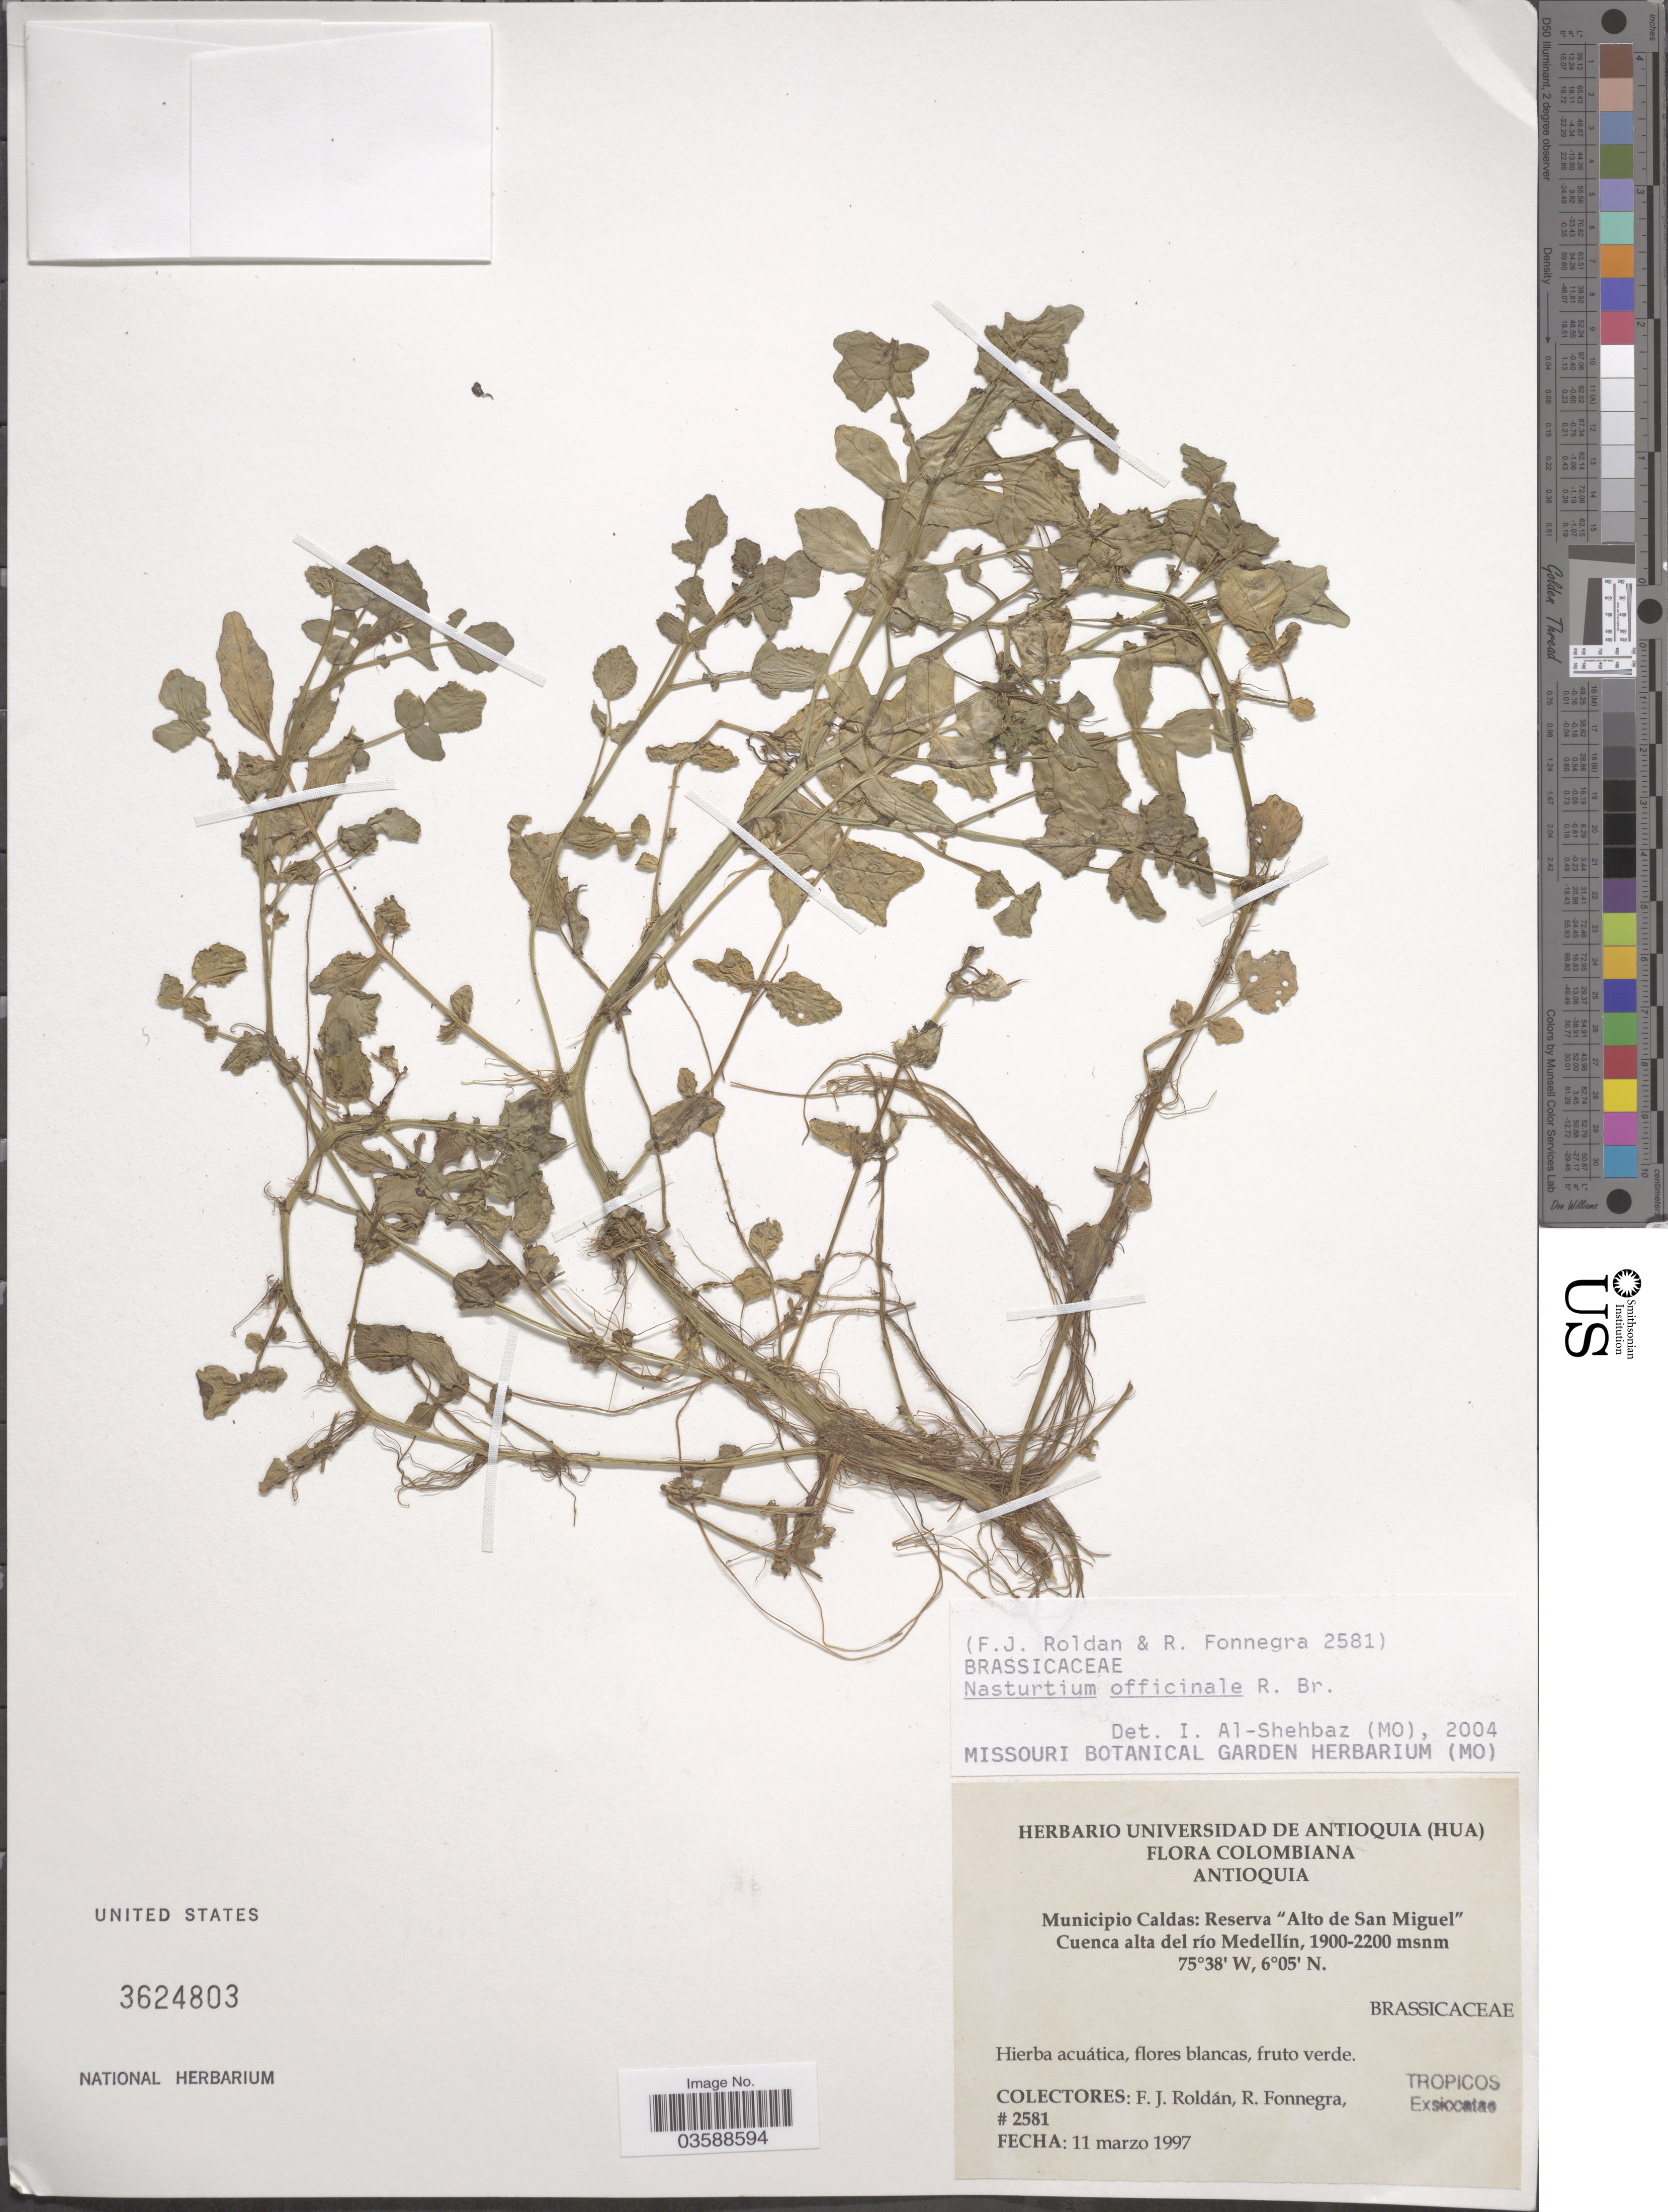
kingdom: Plantae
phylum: Tracheophyta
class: Magnoliopsida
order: Brassicales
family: Brassicaceae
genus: Nasturtium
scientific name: Nasturtium officinale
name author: R. Br.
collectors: F. J. Roldán & R. Fonnegra G.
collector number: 2581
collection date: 1997-03-11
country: Colombia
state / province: Caldas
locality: Municipio Caldas: Reserva "Alto de San Miguel". Cuenca alta río Medellín.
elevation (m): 1900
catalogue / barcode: US 3624803